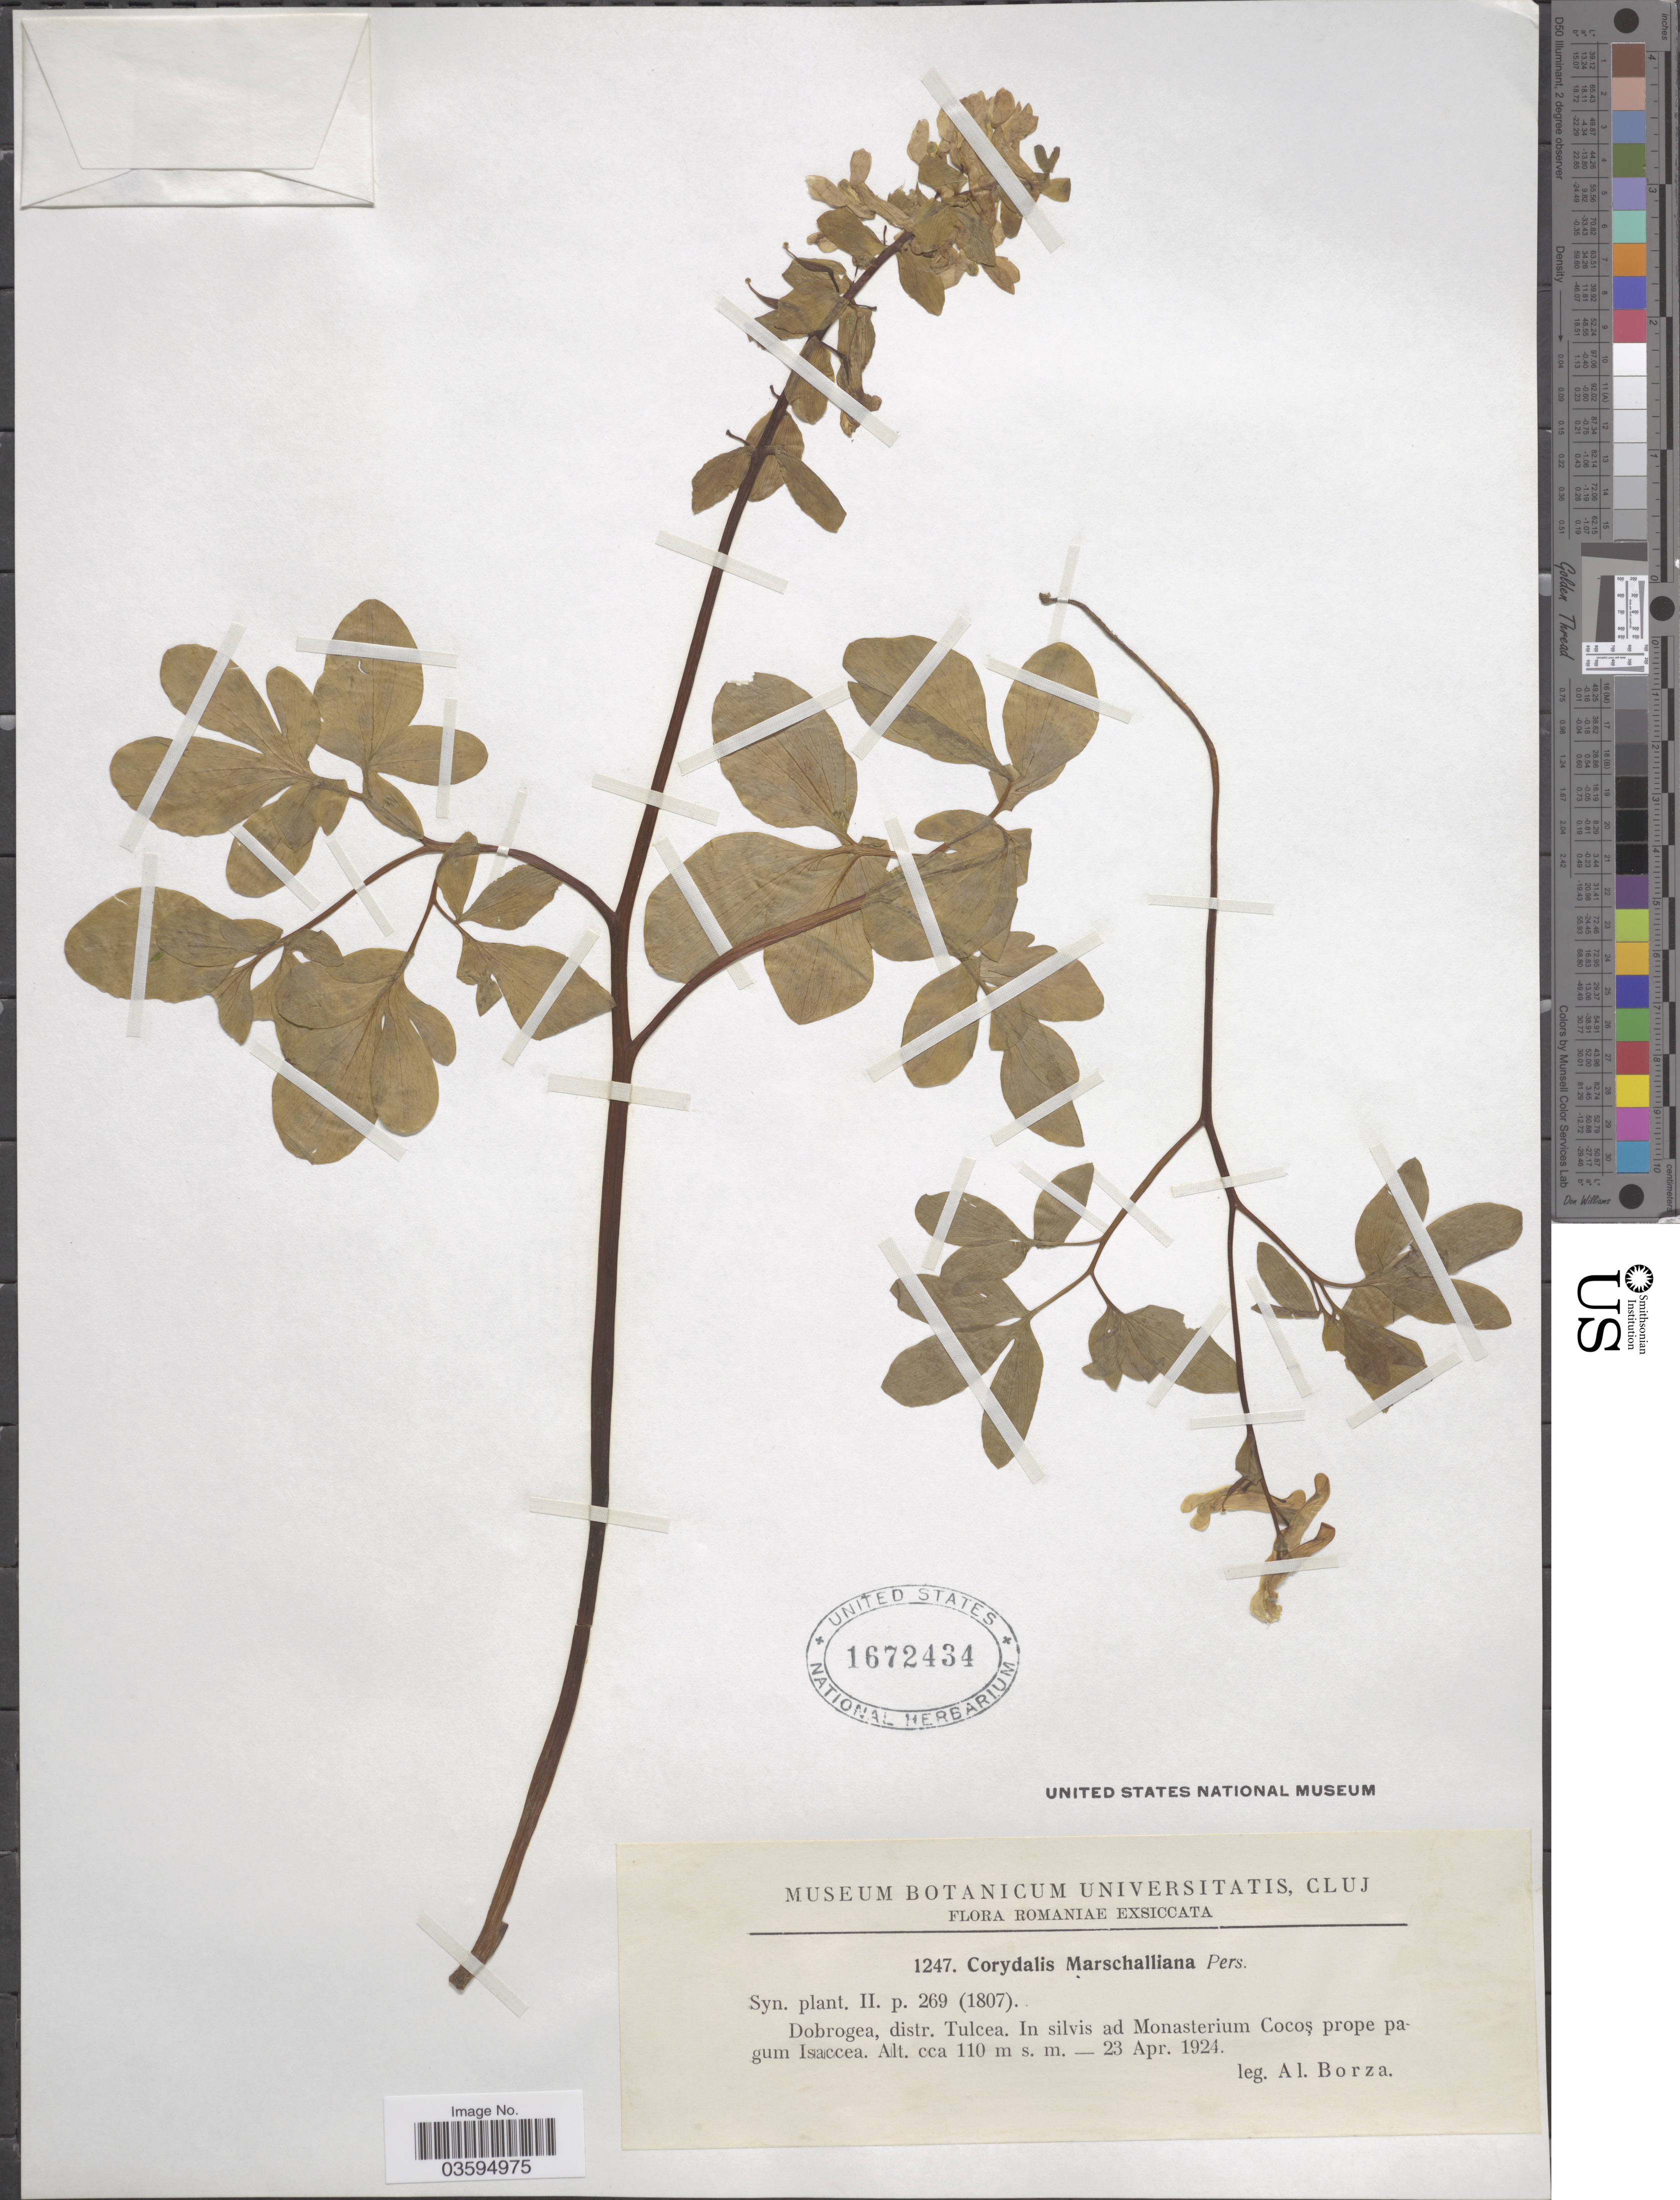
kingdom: Plantae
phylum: Tracheophyta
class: Magnoliopsida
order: Ranunculales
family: Papaveraceae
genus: Corydalis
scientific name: Corydalis marschalliana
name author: (Willd.) Pers.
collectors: A. Borza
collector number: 1247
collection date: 1924-04-23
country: Romania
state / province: Tulcea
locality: Dobrogea, distr. Tulcea. In silvis ad Monasterium Cocoş prope pagum Isaccea.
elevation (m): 110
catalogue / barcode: US 1672434